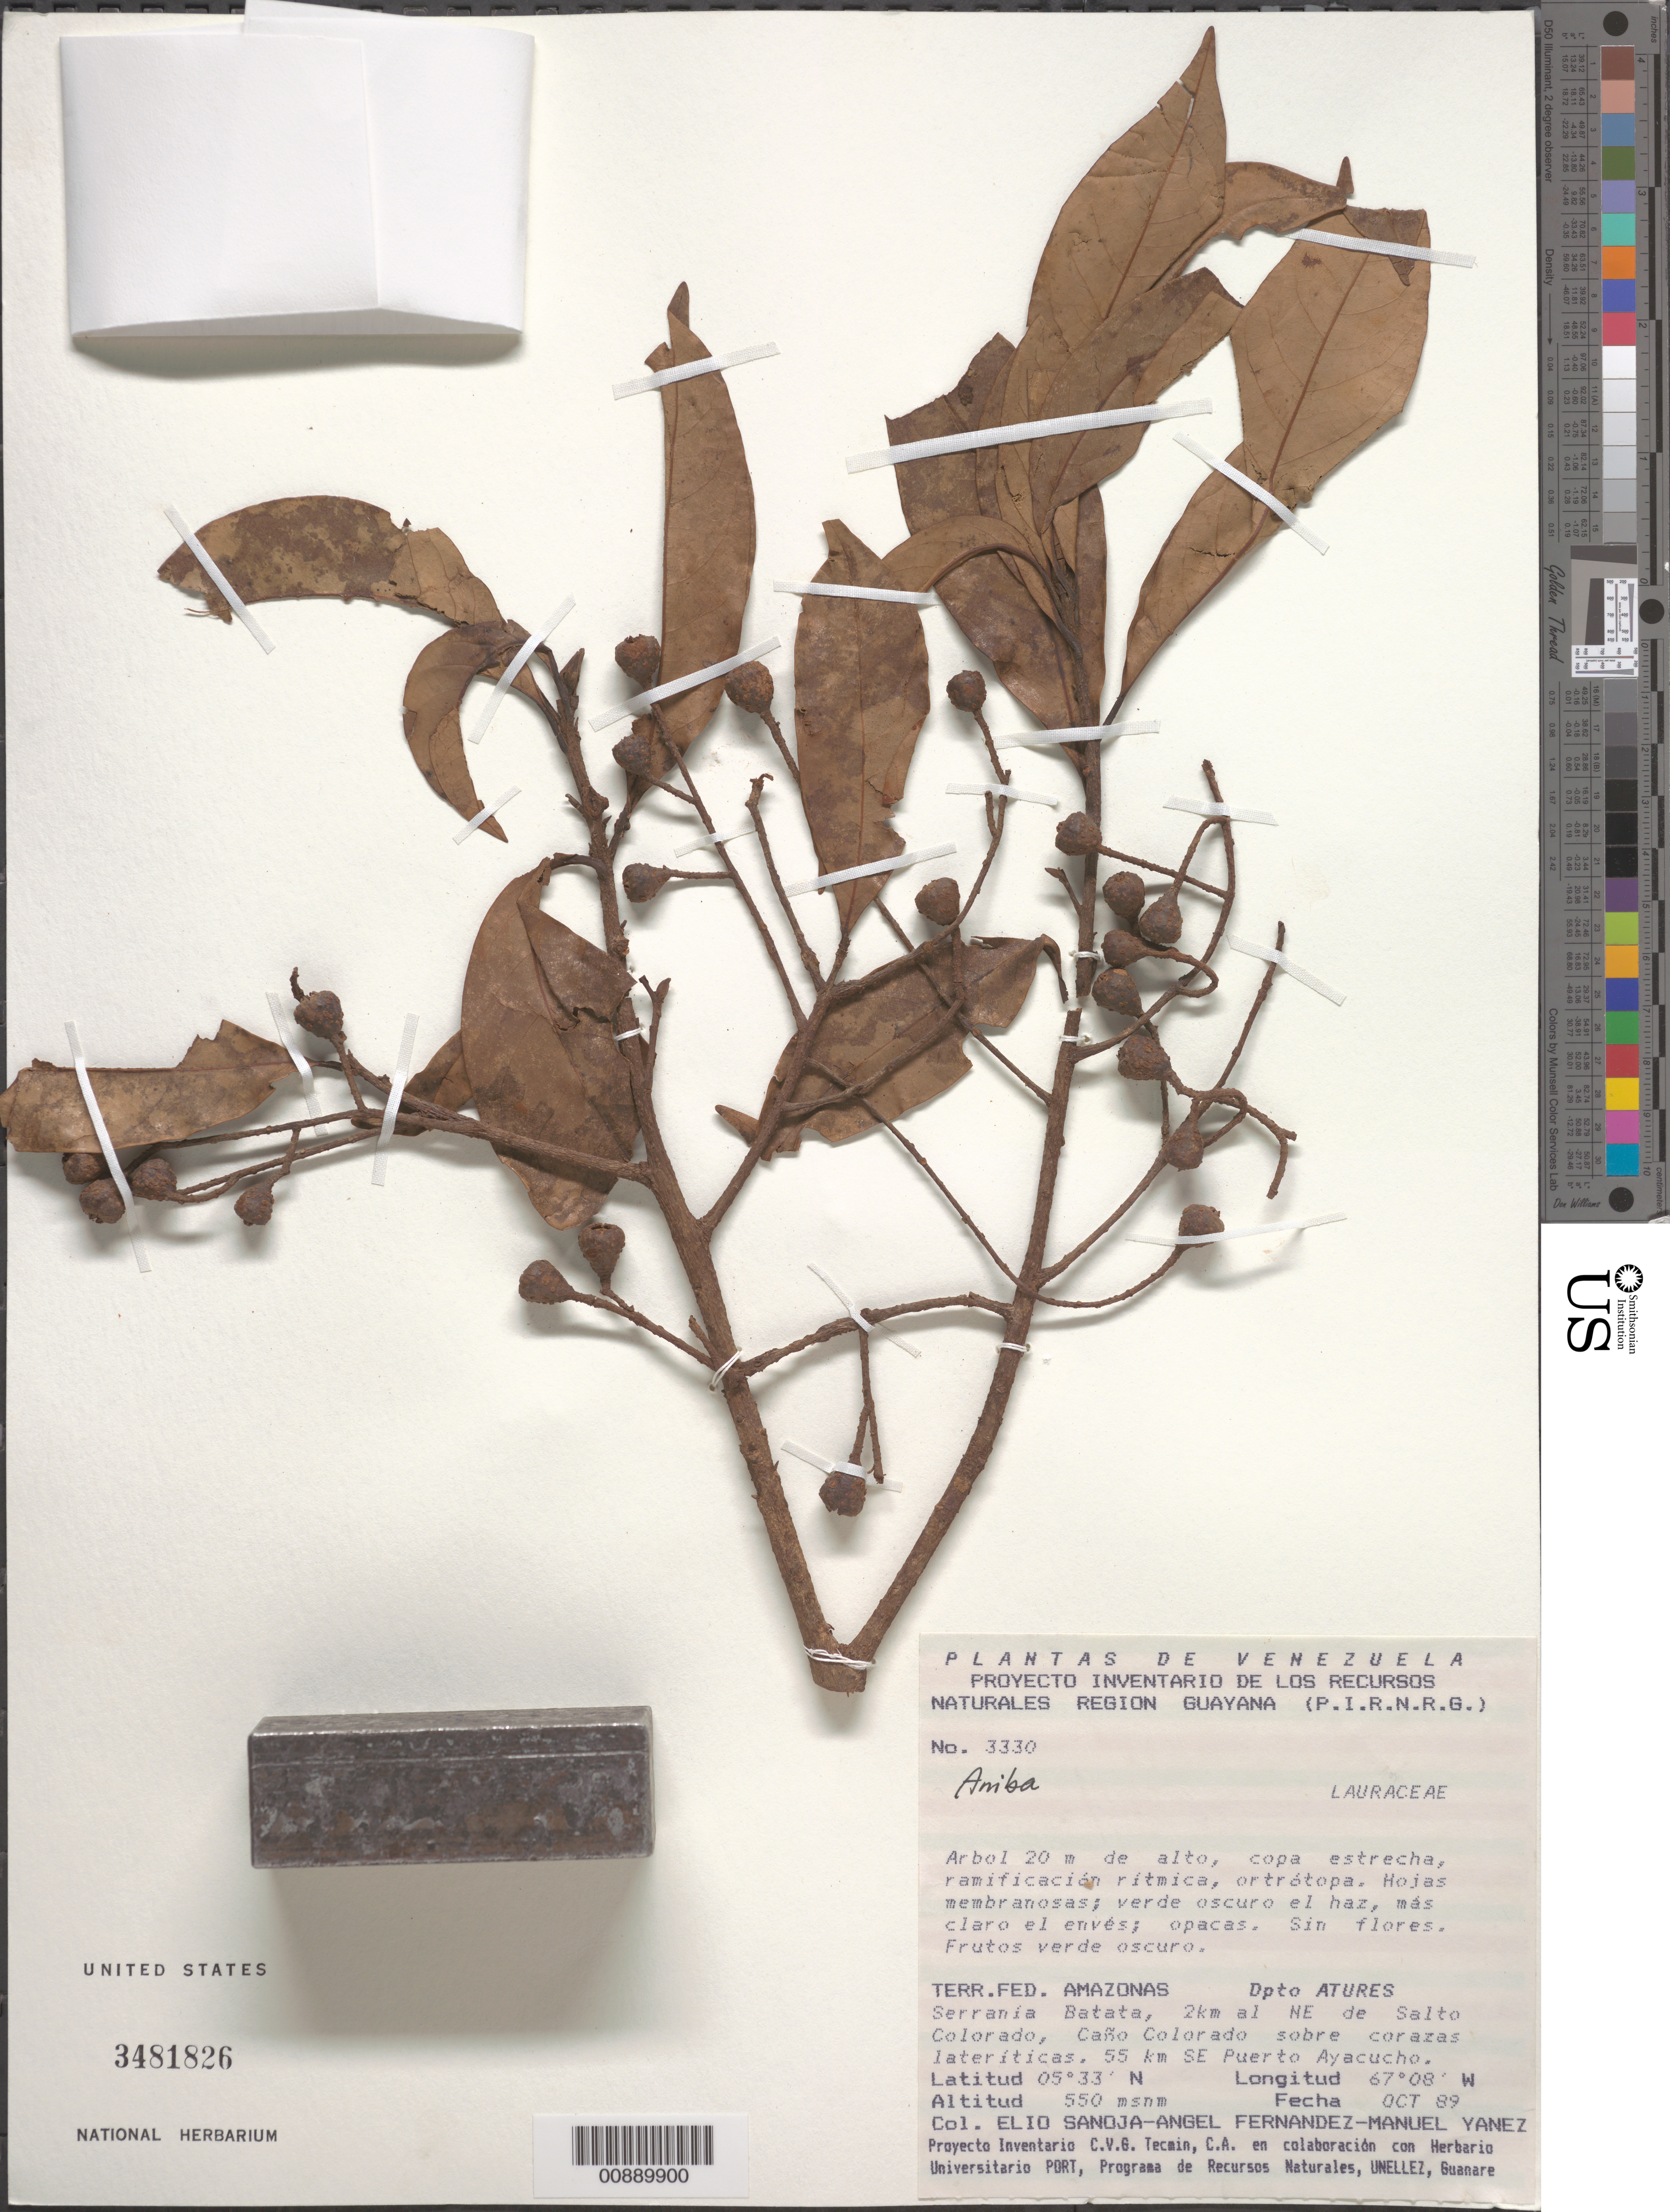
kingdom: Plantae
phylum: Tracheophyta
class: Magnoliopsida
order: Laurales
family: Lauraceae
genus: Aniba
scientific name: Aniba sp.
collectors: E. Sanoja, A. Fernandez & M. Yanez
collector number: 3330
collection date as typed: Oct-89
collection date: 1989-10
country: Venezuela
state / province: Amazonas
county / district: Atures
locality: Serrania Batata, 2 km NE de Salto Colorado, Caño Colorado, 55 km SE Puerto Ayacucho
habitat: Sobre corazas lateríticas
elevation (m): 550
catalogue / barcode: US 3481826